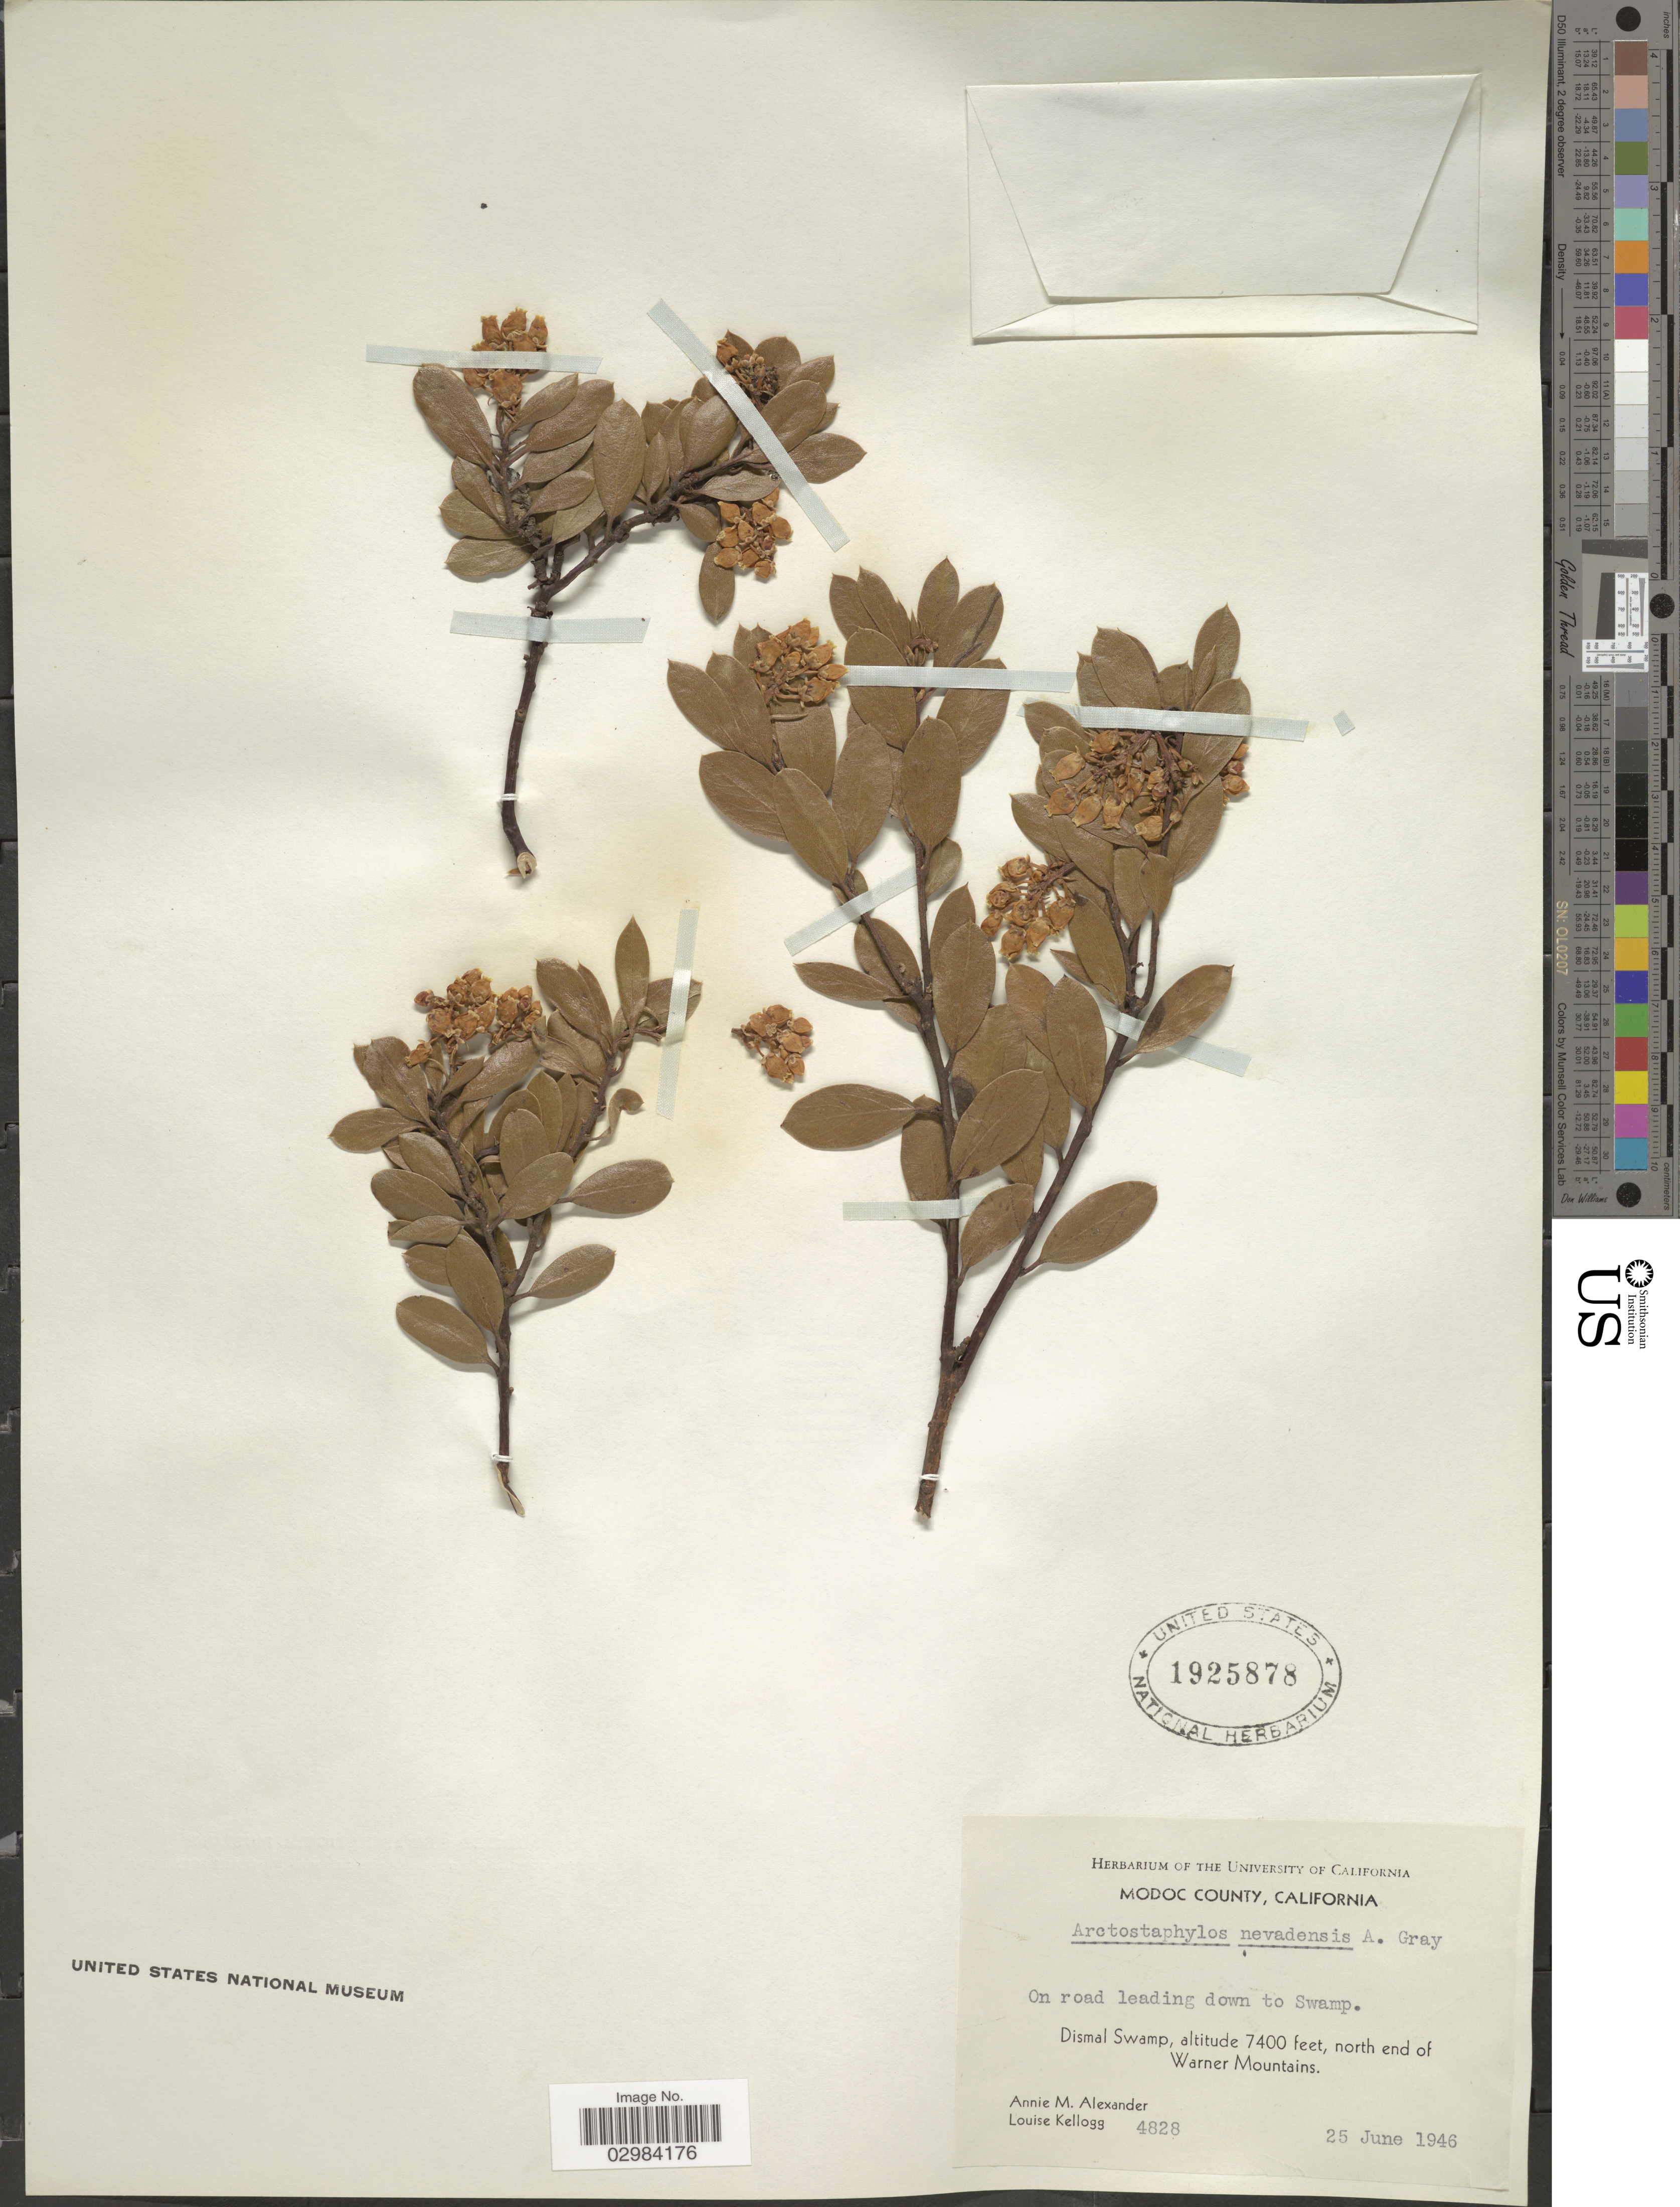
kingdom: Plantae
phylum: Tracheophyta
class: Magnoliopsida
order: Ericales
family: Ericaceae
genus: Arctostaphylos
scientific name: Arctostaphylos nevadensis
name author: A. Gray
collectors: A. M. Alexander & L. Kellogg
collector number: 4828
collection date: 1946-06-25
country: United States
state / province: California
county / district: Modoc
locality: Modoc County, On road leading down to Swamp, Dismal Swamp, north end of Warner Mountains.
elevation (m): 2256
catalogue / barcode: US 1925878